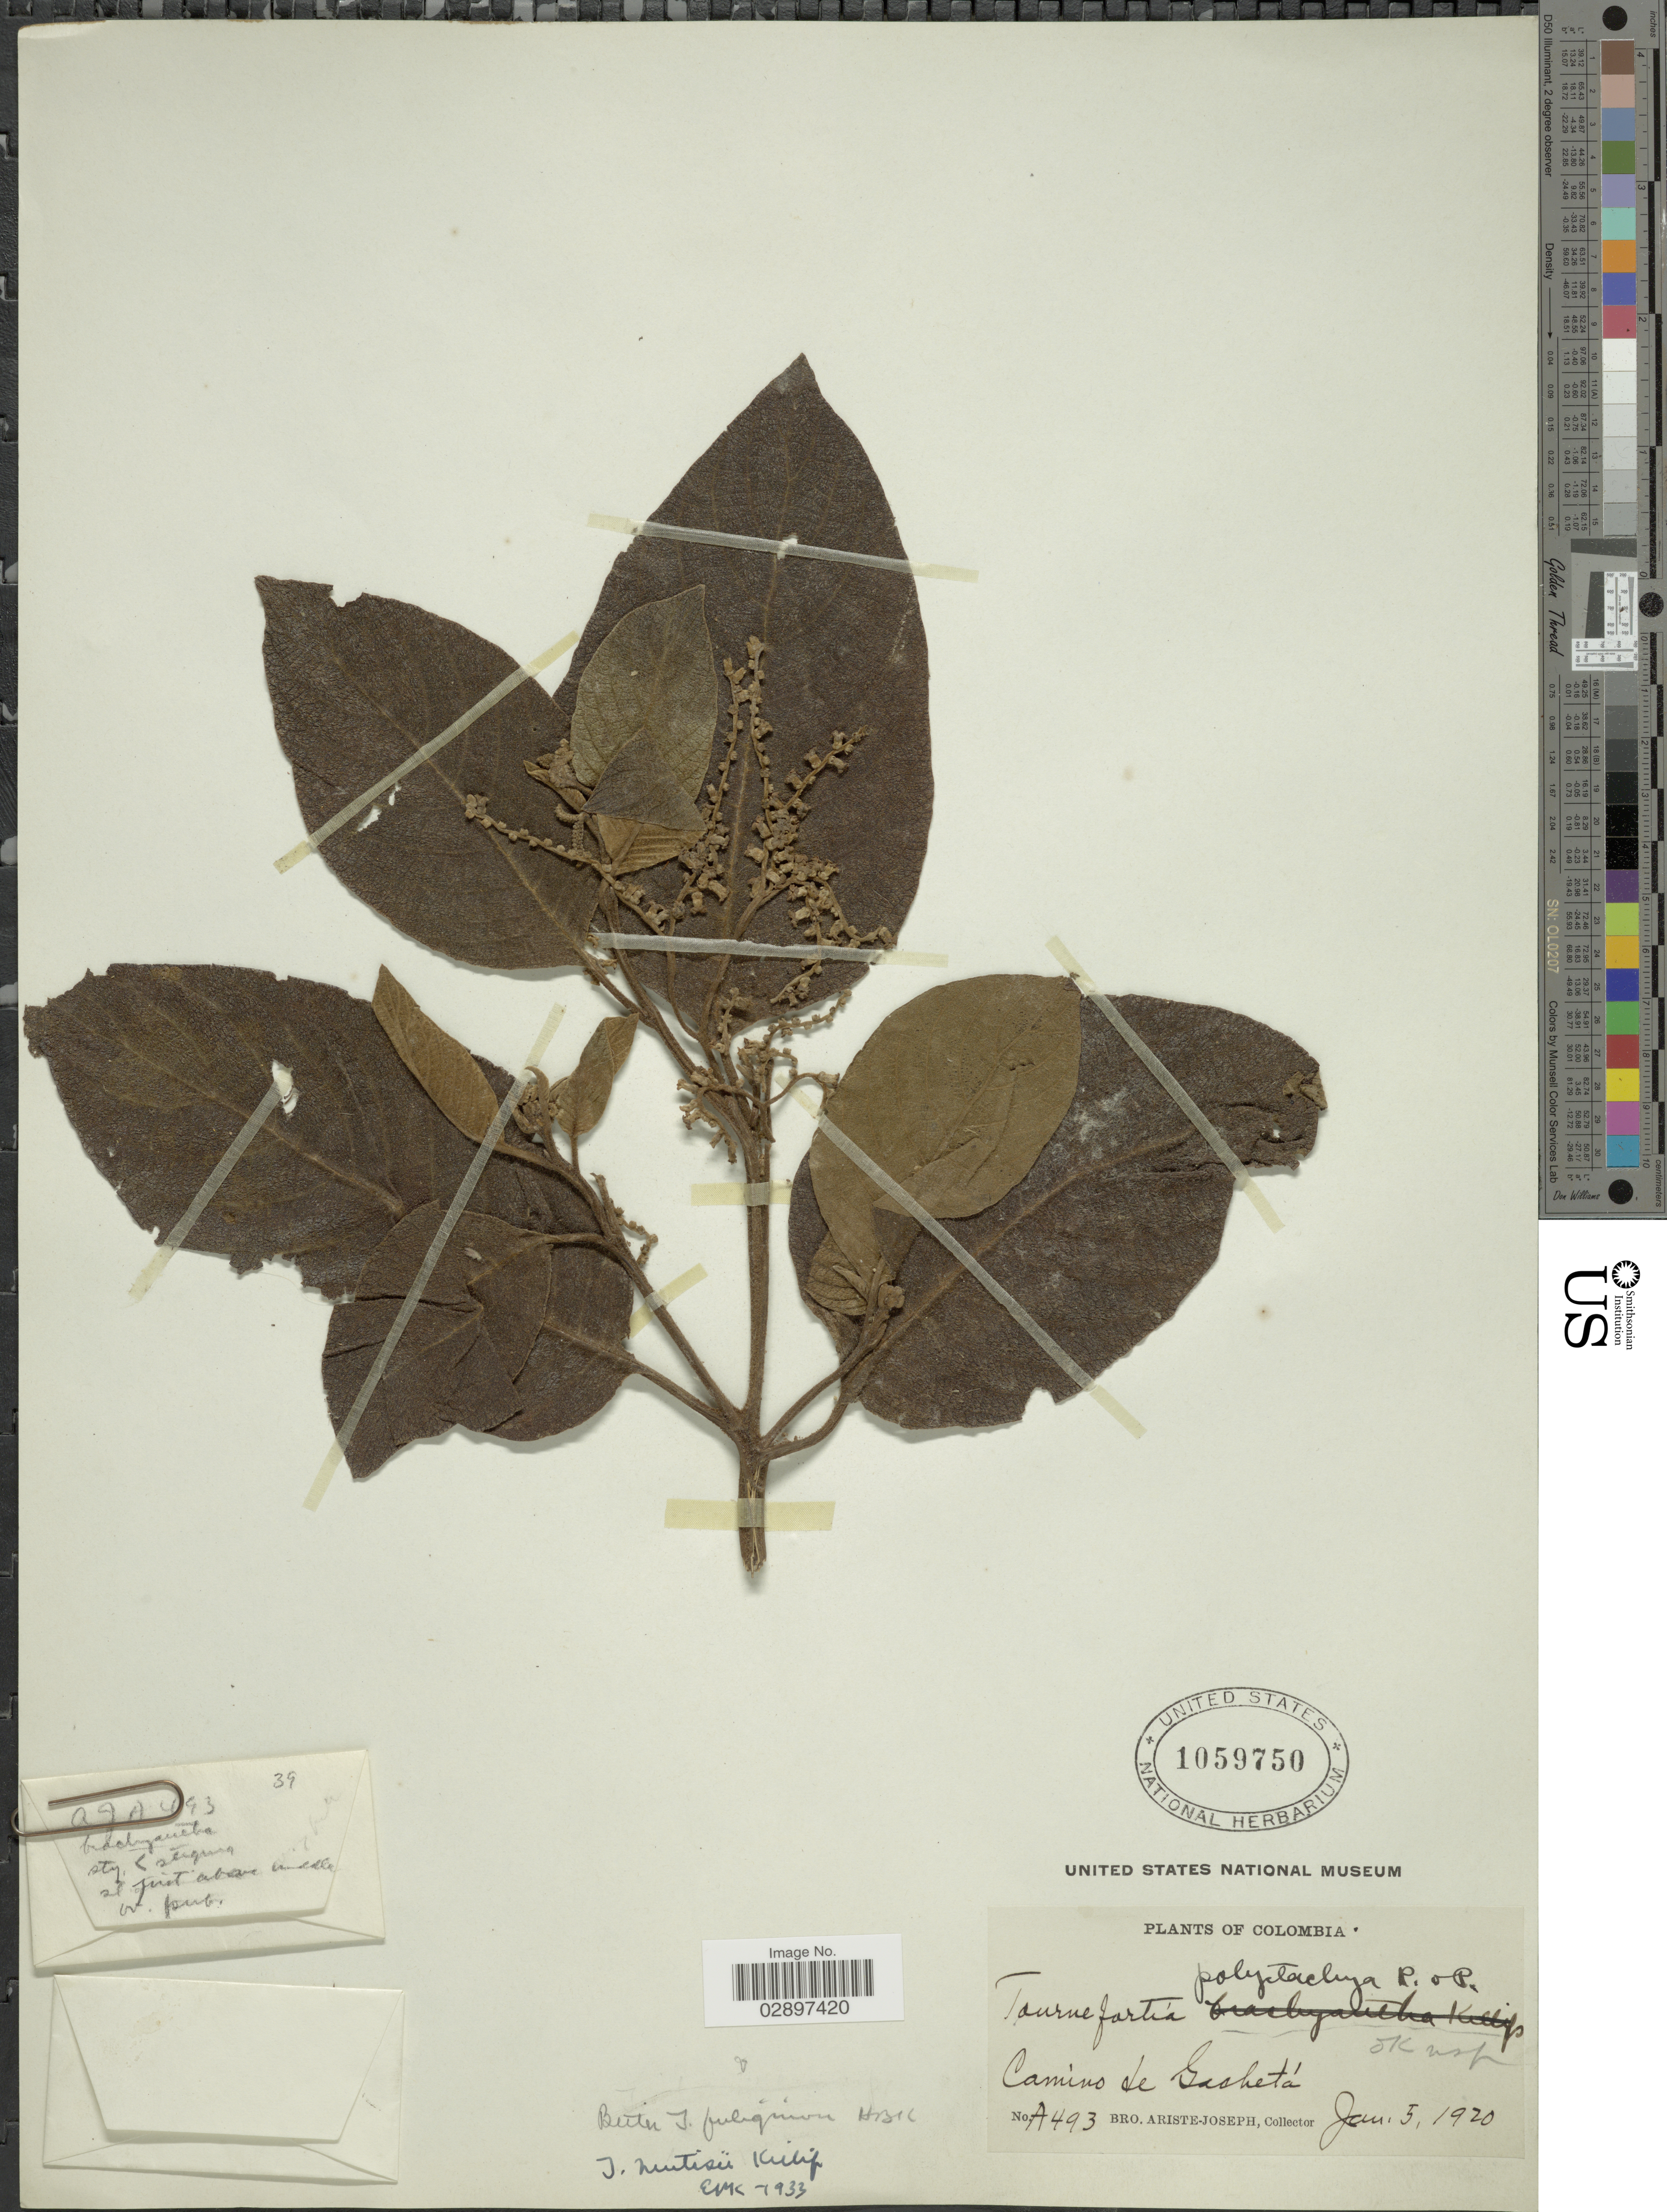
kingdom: Plantae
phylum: Tracheophyta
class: Magnoliopsida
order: Boraginales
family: Heliotropiaceae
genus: Tournefortia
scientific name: Tournefortia mutisii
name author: Killip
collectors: Bro. Ariste-Joseph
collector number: A493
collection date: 1920-01-05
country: Colombia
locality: Camino de Gashetá.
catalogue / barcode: US 1059750